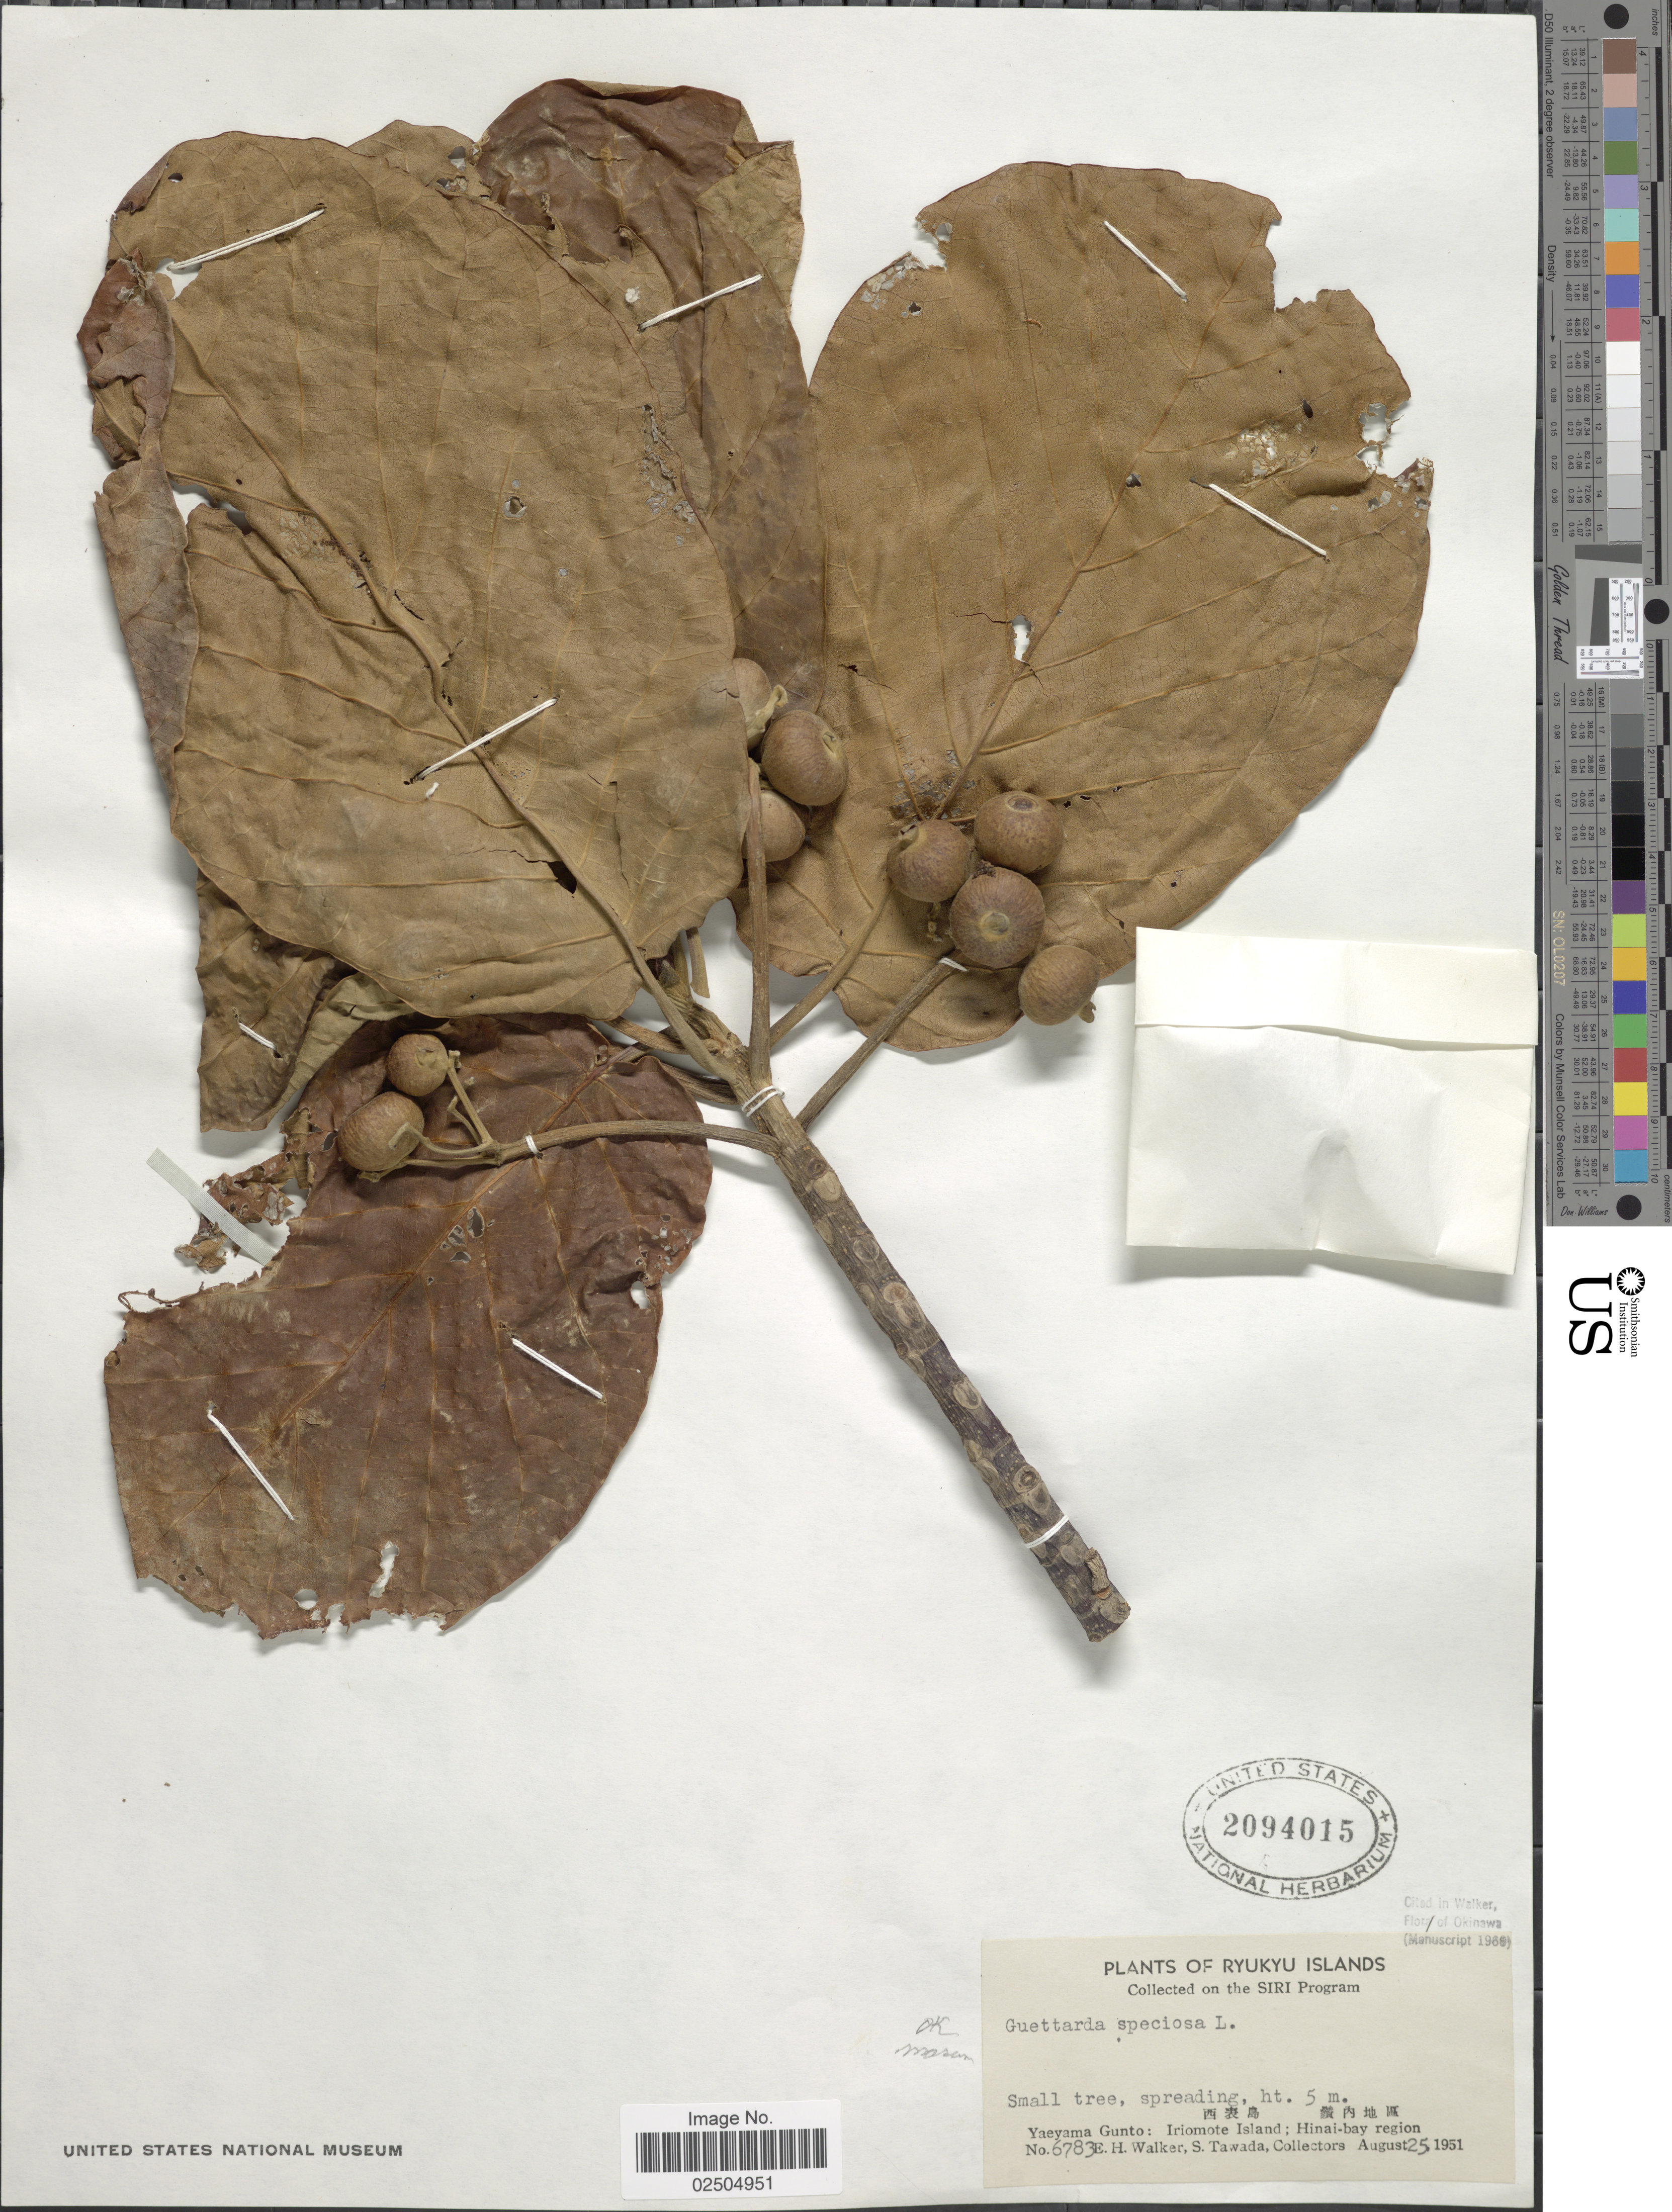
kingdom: Plantae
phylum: Tracheophyta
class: Magnoliopsida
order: Gentianales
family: Rubiaceae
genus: Guettarda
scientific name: Guettarda speciosa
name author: L.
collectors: E. H. Walker & S. Tawada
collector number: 6783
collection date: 1951-08-25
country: Japan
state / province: Okinawa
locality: Yaeyama Gunto: Iriomote Island: Hinai-bay region, Ryukyu Islands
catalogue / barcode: US 2094015